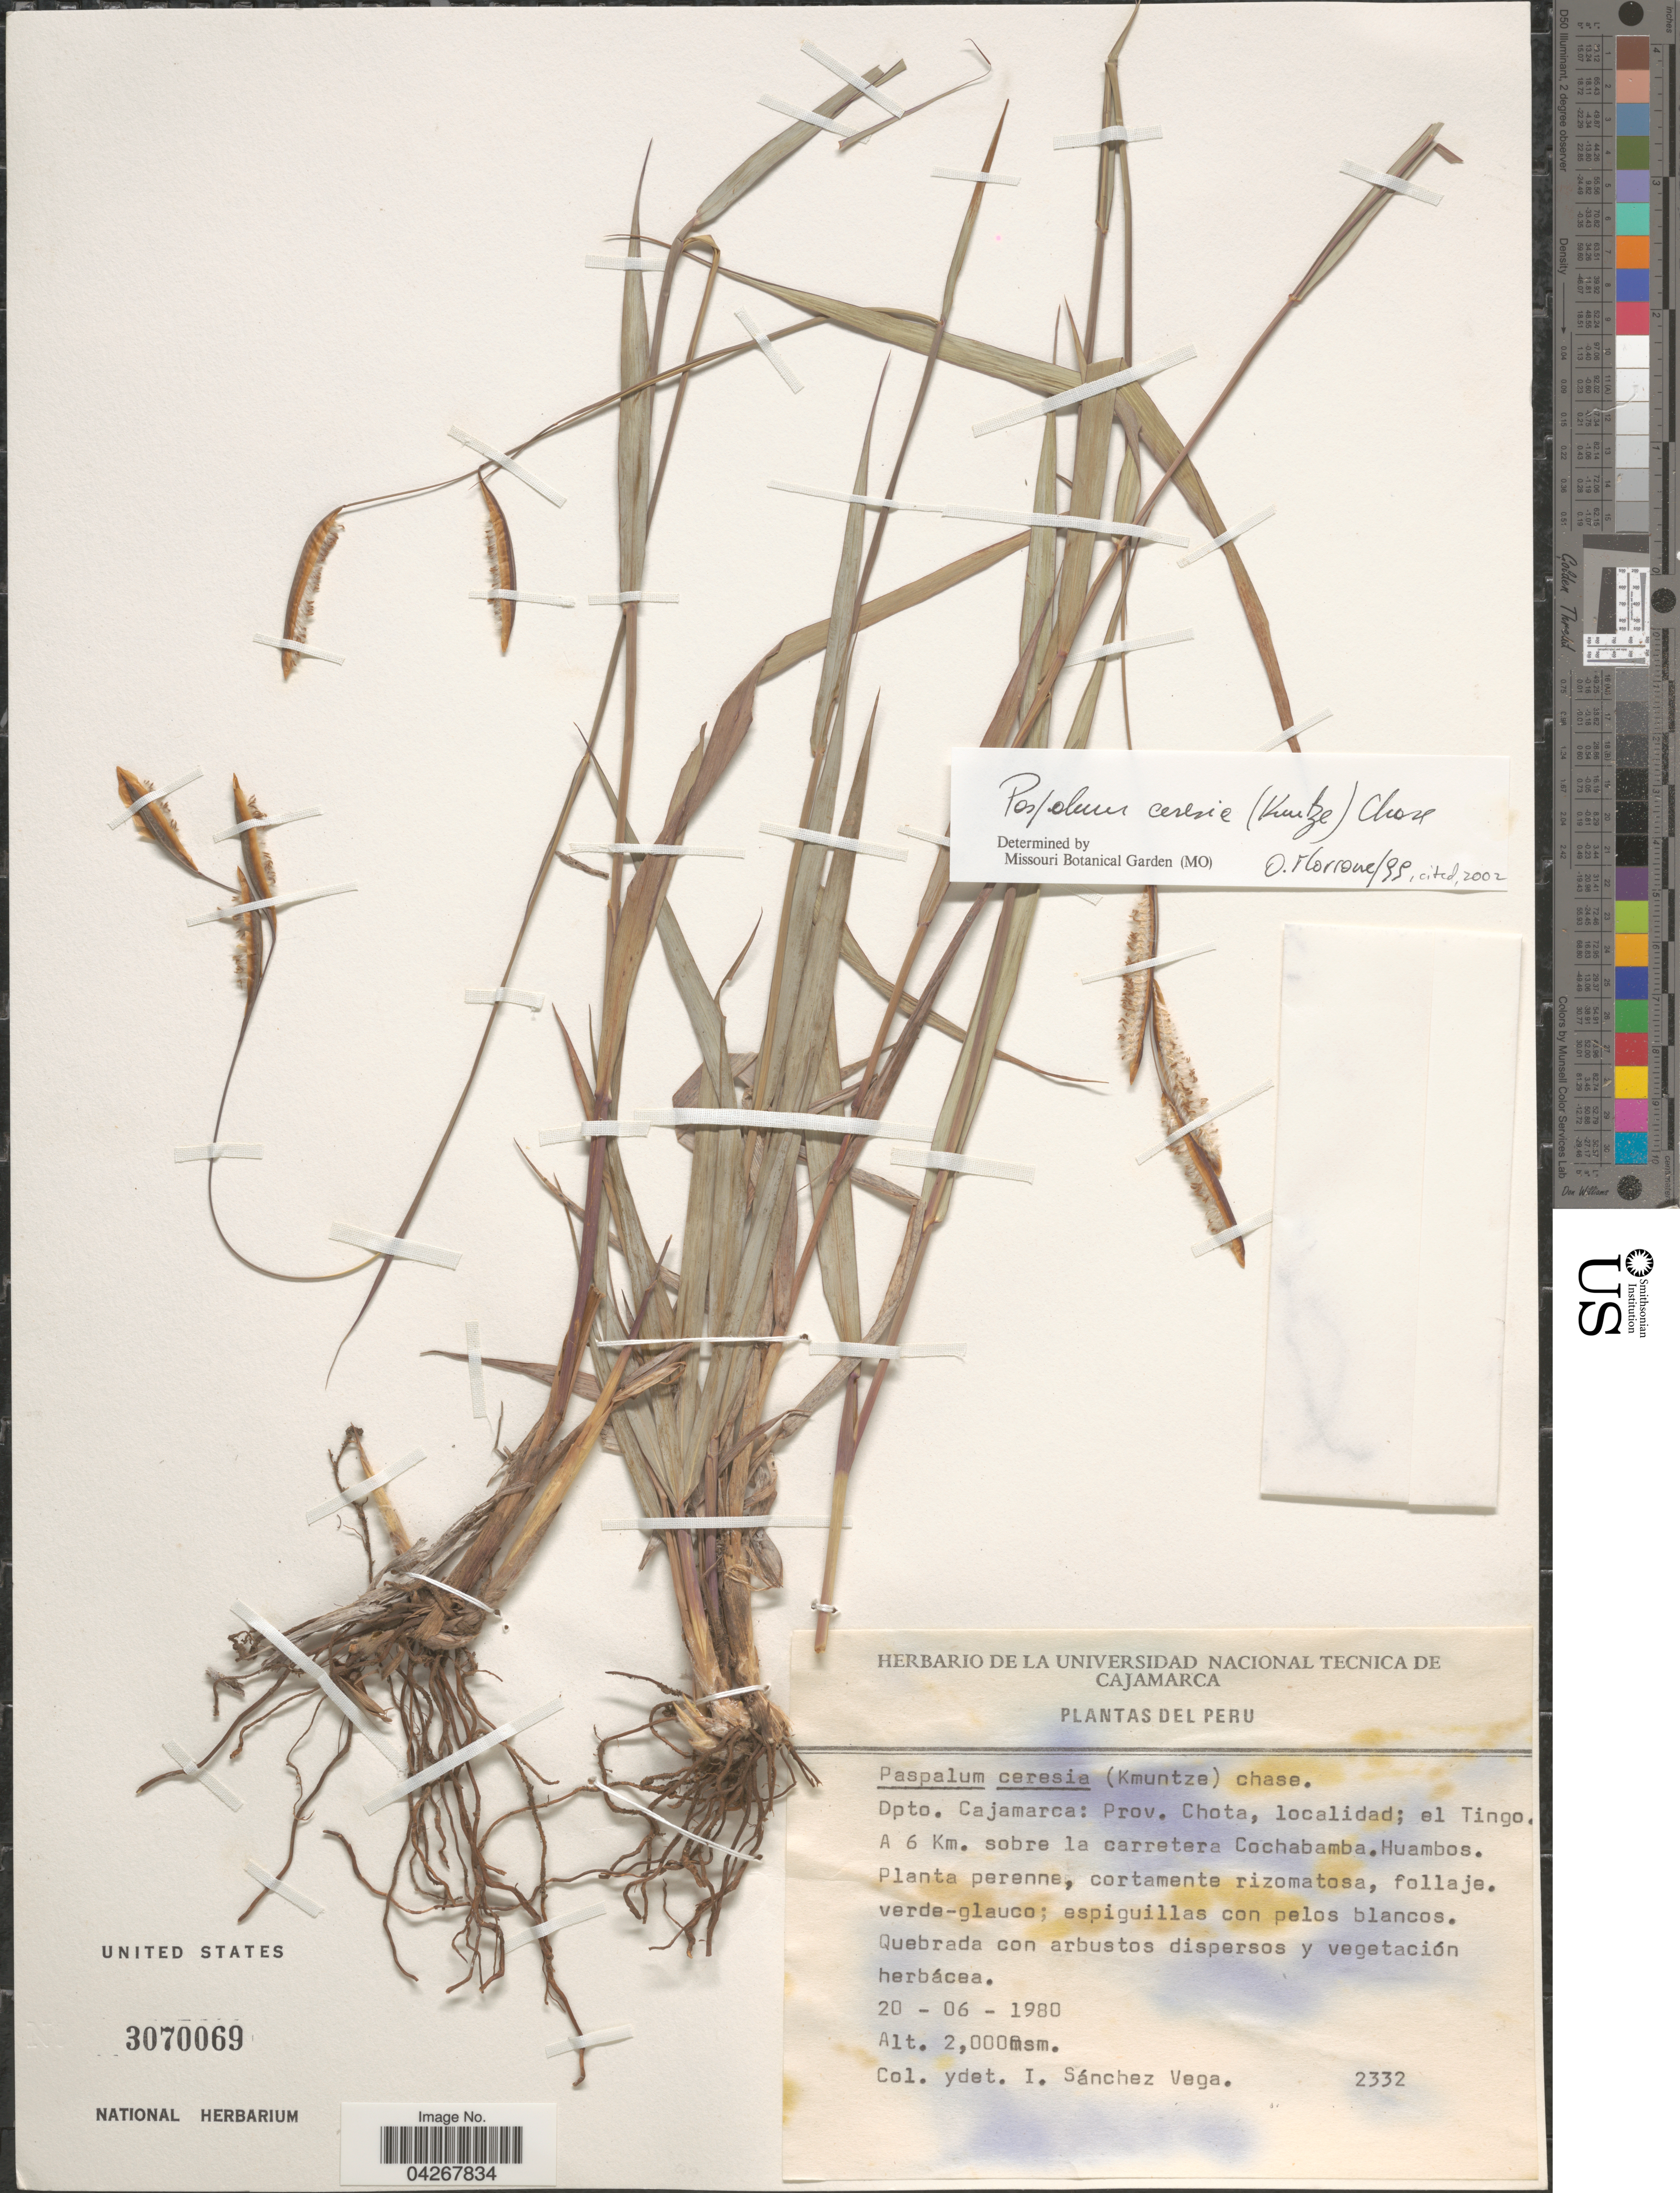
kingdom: Plantae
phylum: Tracheophyta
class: Liliopsida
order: Poales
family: Poaceae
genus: Paspalum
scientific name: Paspalum ceresia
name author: (Kuntze) Chase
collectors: I. Sánchez Vega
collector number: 2332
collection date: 1980-06-20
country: Peru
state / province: Cajamarca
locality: Depto. Cajamarca: prov. Chota. localidad; el Tingo. A 6 Km. sobre la carretera Cochabama.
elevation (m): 2000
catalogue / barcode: US 3070069